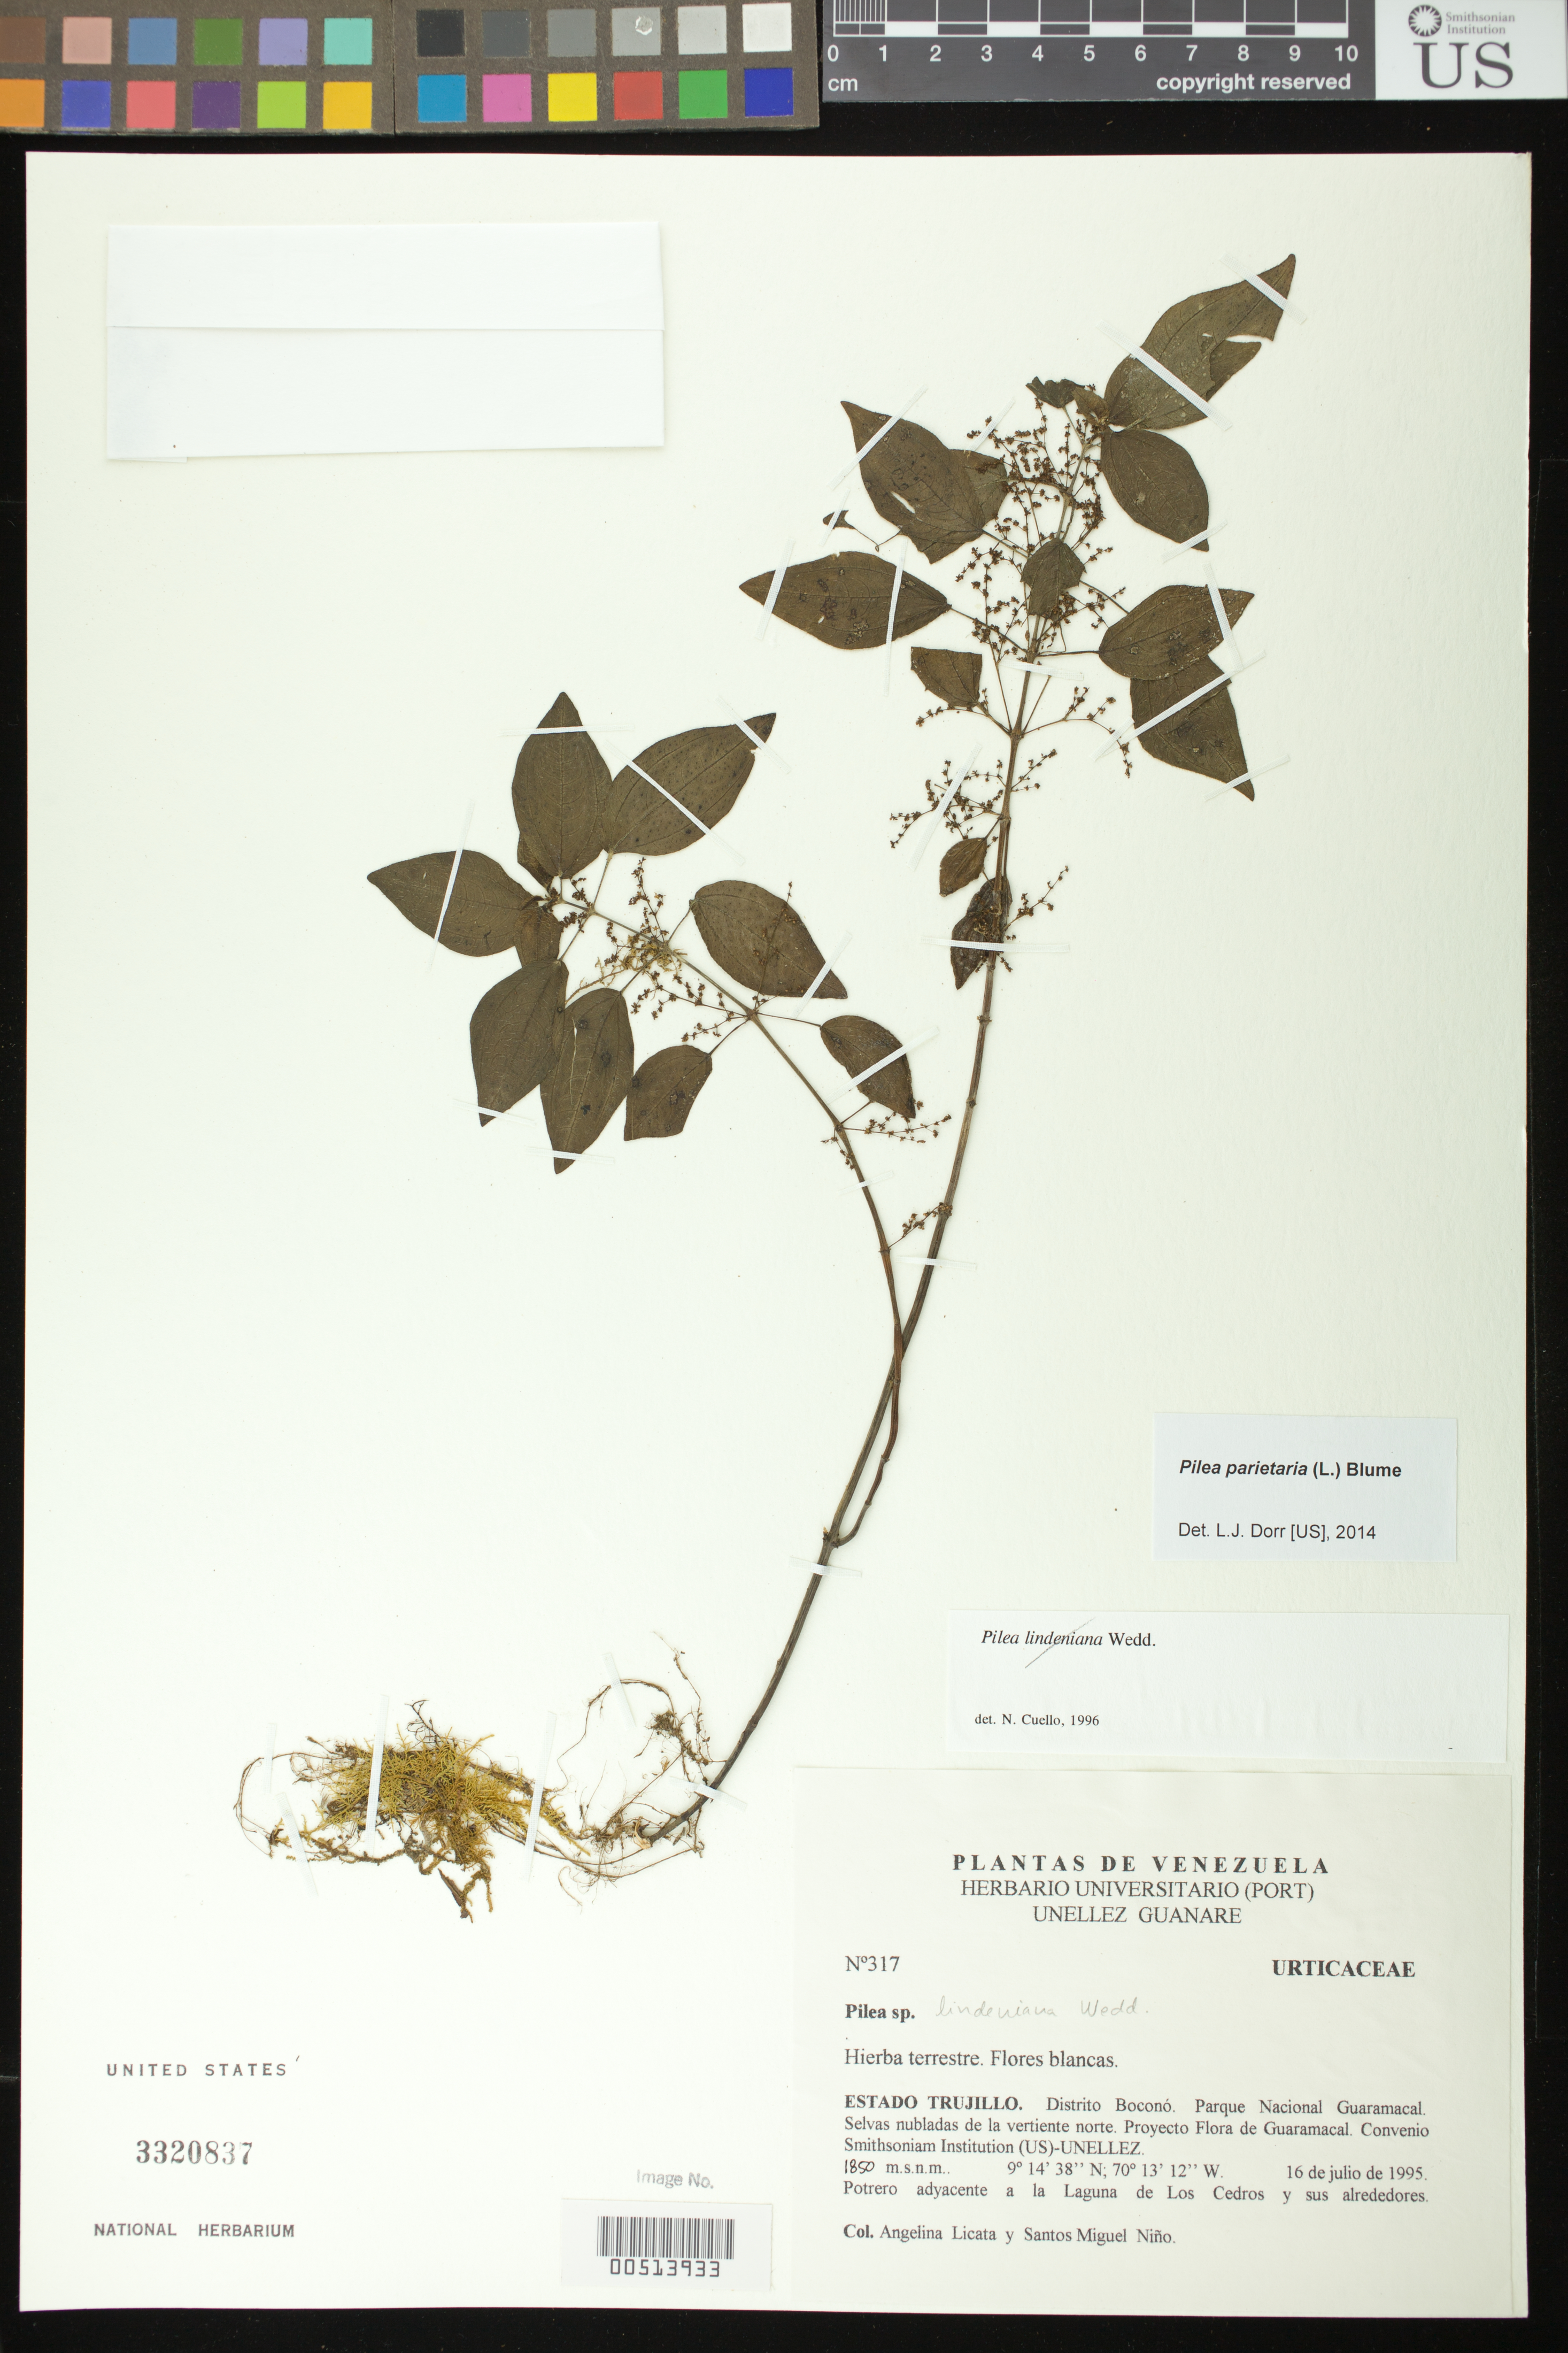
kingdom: Plantae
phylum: Tracheophyta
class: Magnoliopsida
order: Rosales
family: Urticaceae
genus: Pilea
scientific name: Pilea parietaria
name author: (L.) Blume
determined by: Dorr, L. J., (BOT), Smithsonian Institution - National Museum of Natural History (UNITED STATES)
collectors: A. Licata & S. M. Niño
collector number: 317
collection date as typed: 16 Jul 1995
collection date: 1995-07-16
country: Venezuela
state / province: Trujillo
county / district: Boconó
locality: Parque Nacional Guaramacal, potrero adyacente a la Laguna de Los Cedros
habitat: Selva nubladas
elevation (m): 1850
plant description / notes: PORT, US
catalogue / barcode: US 3320837